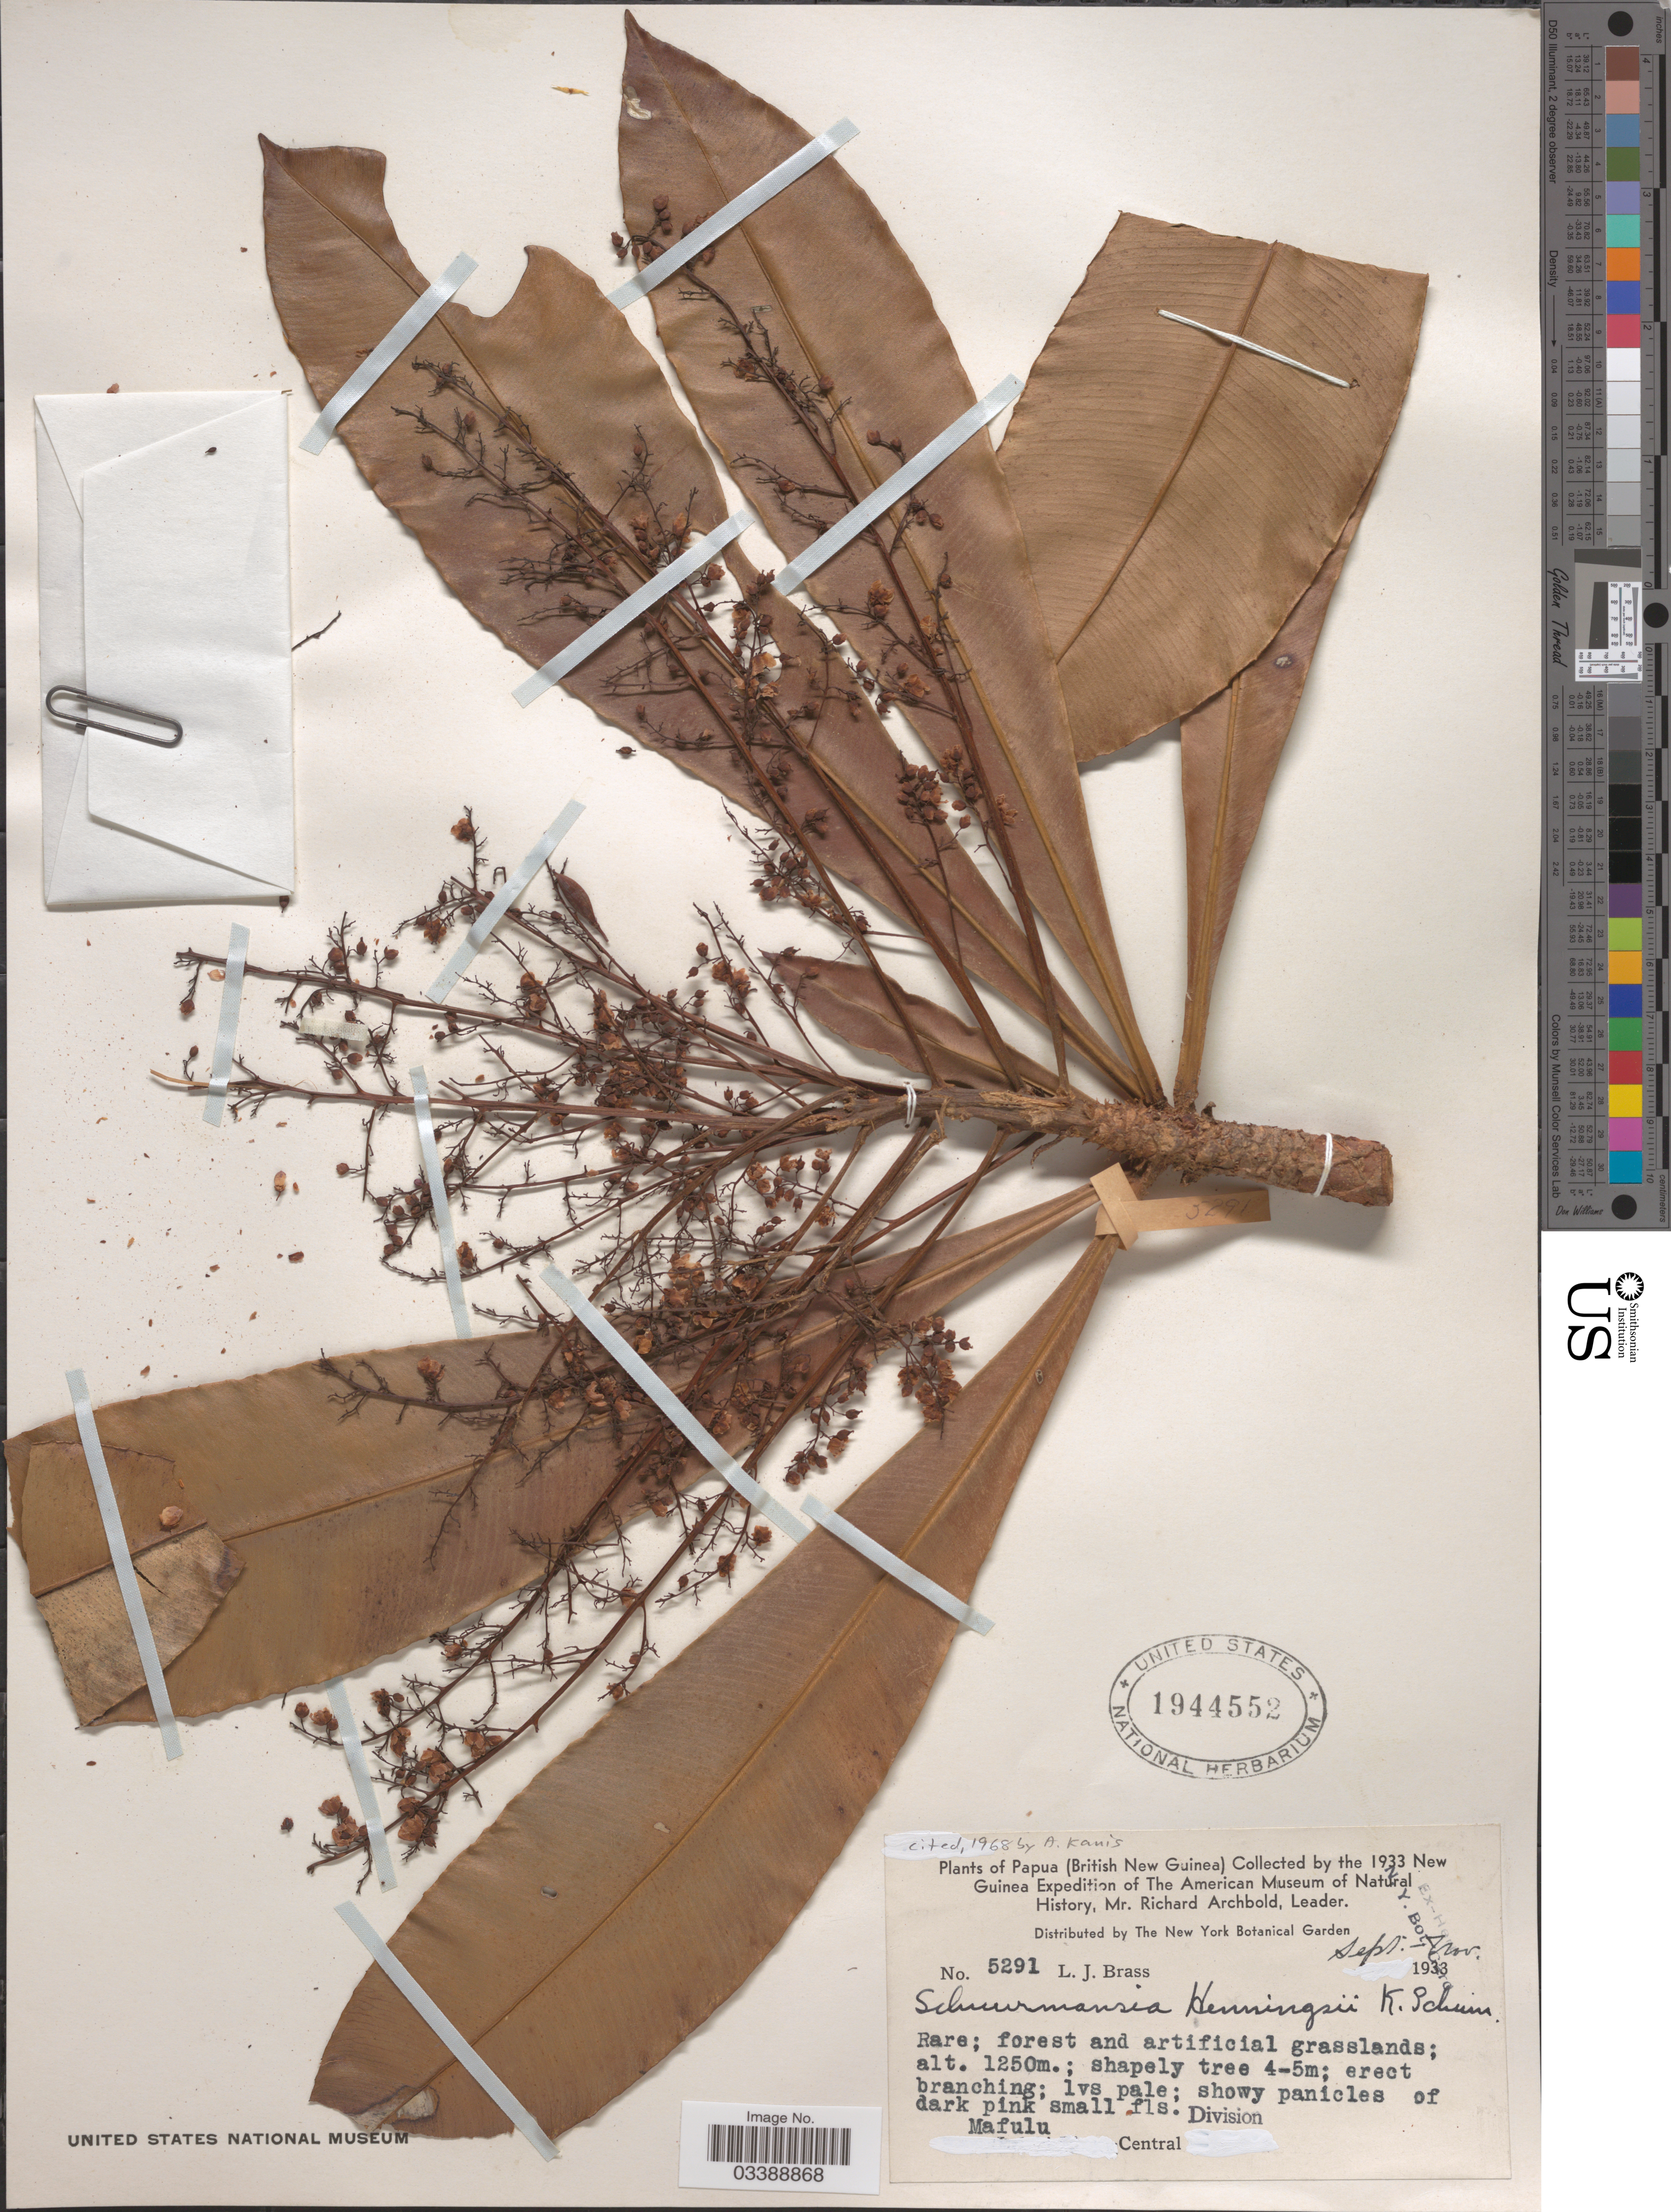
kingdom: Plantae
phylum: Tracheophyta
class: Magnoliopsida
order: Malpighiales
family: Ochnaceae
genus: Schuurmansia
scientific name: Schuurmansia henningsii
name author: K. Schum.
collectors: L. J. Brass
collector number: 5291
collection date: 1933-09/1933-11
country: Papua New Guinea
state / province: Central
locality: Papua (British New Guinea). Mafulu. Central Division.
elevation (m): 1250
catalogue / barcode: US 1944552